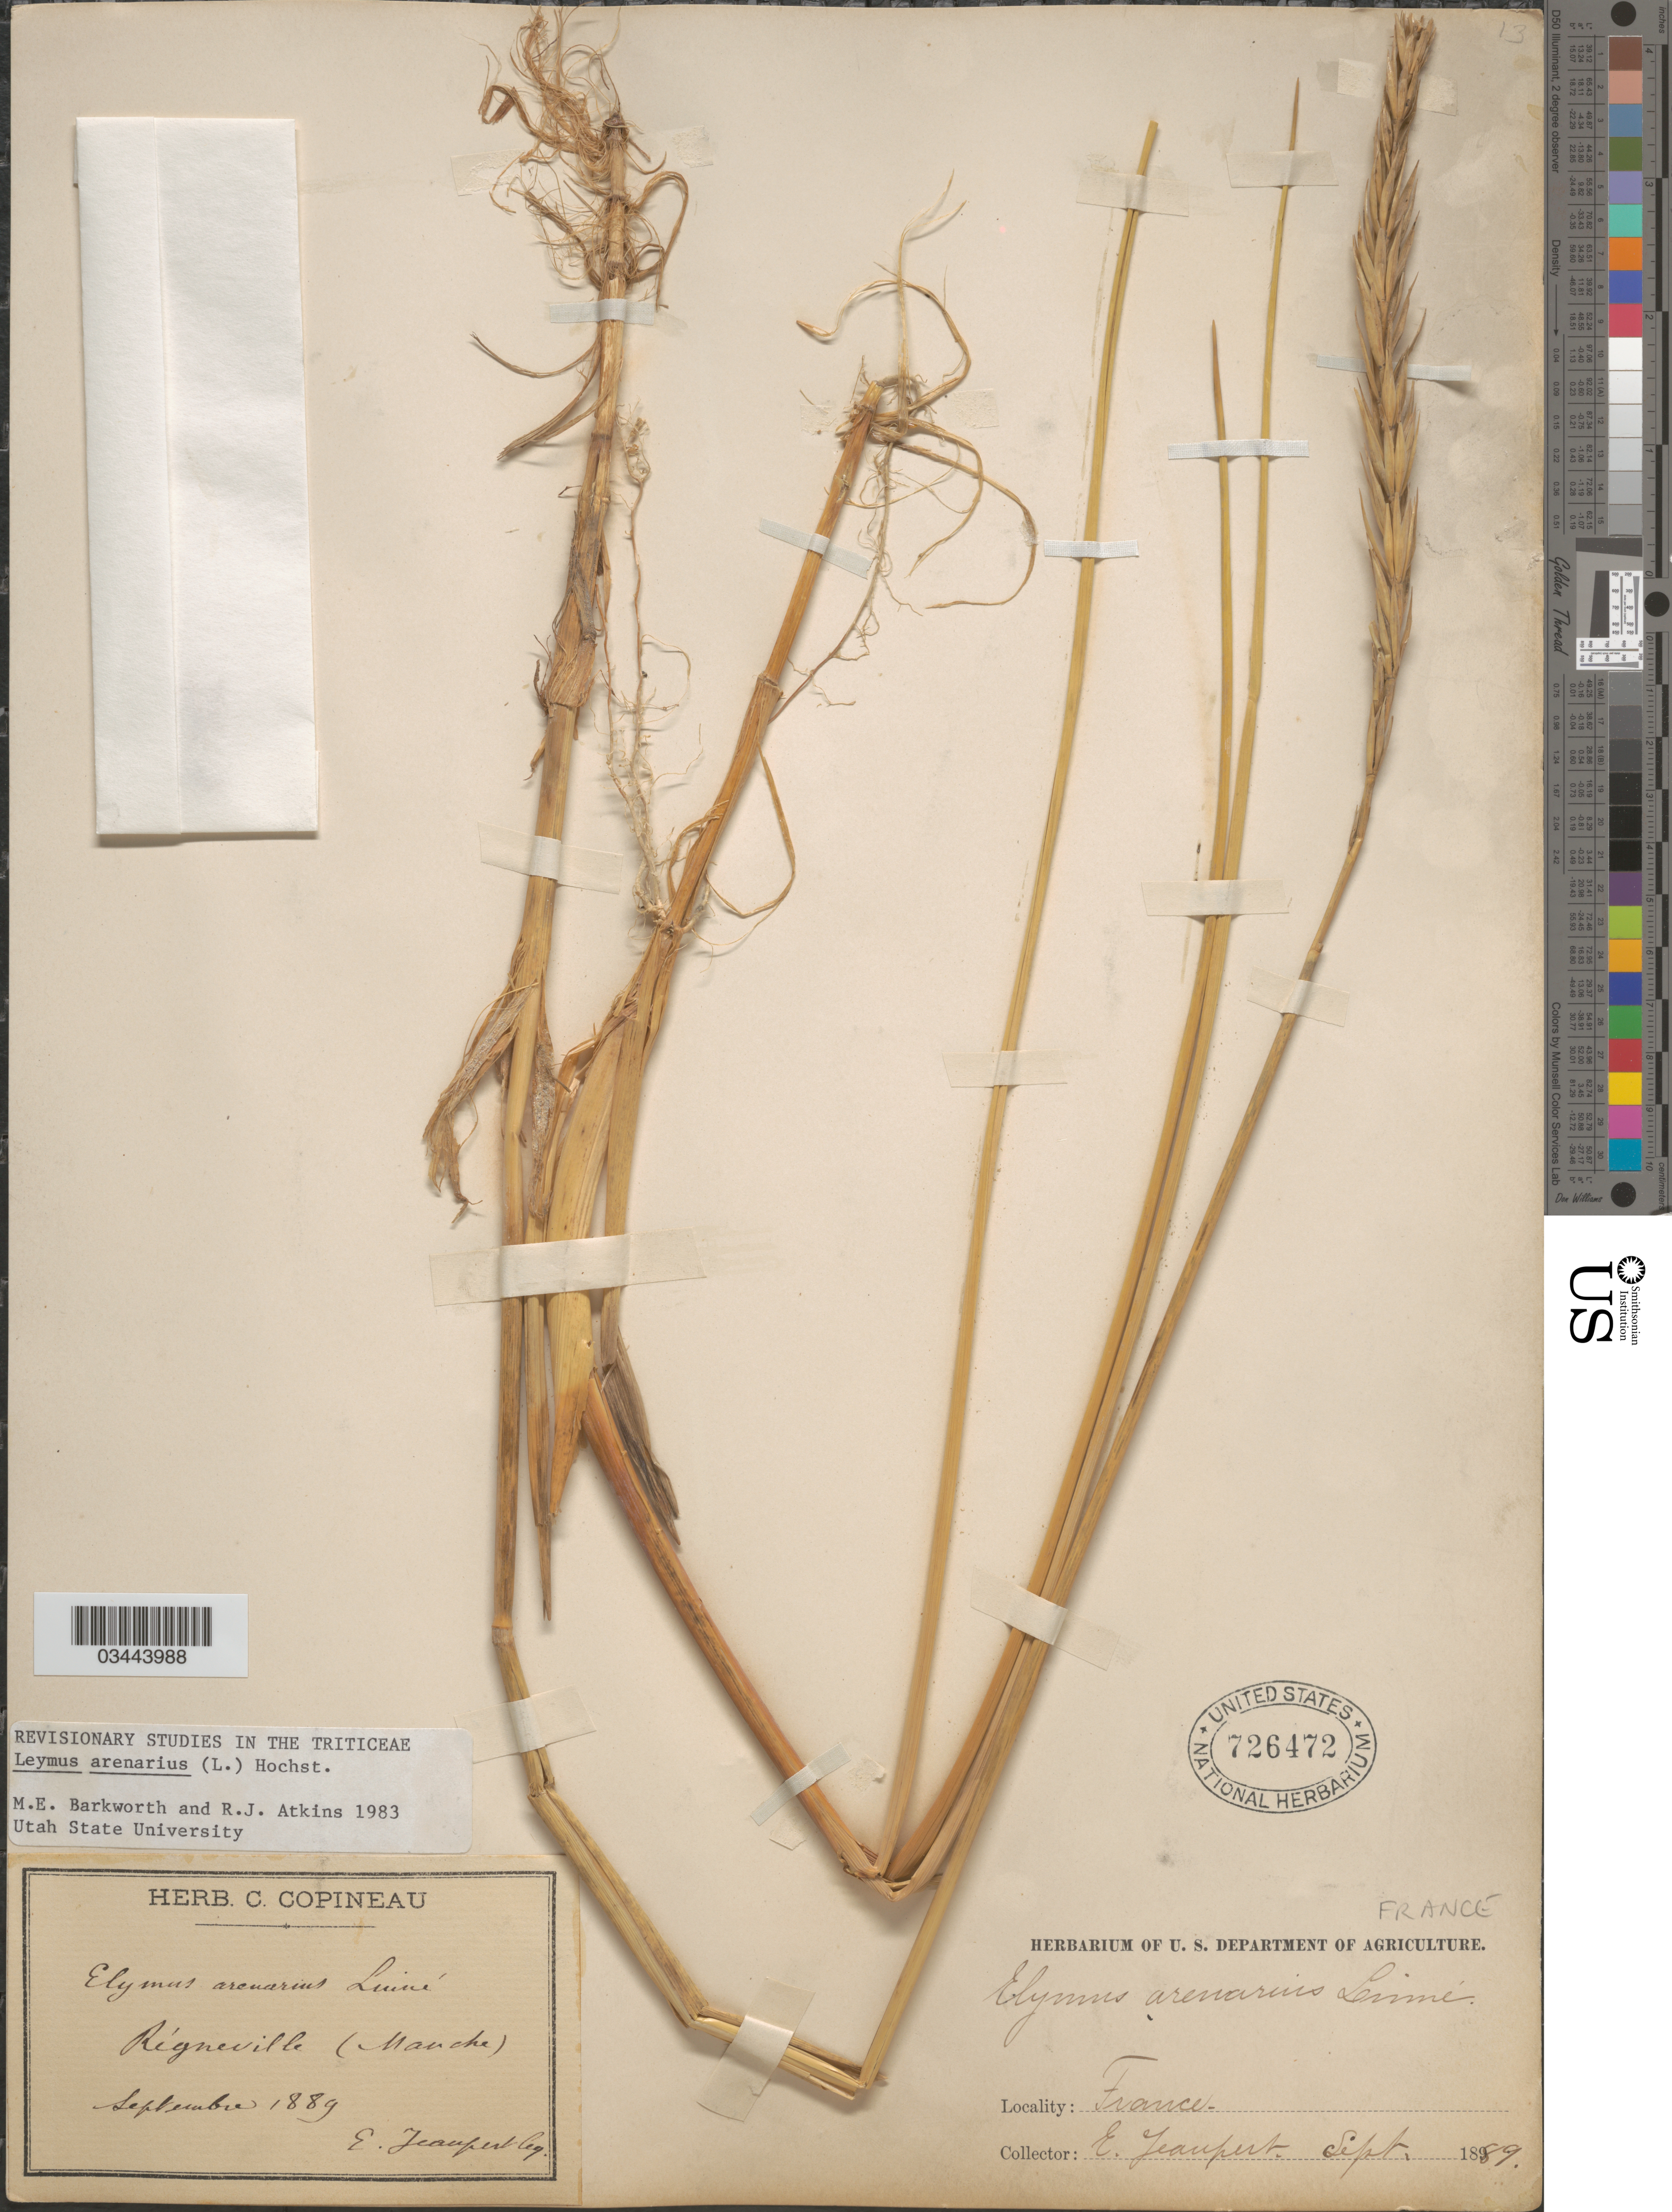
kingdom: Plantae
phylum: Tracheophyta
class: Liliopsida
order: Poales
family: Poaceae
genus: Leymus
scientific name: Leymus arenarius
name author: (L.) Hochst.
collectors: Jeanpert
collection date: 1889-09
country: France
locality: Régneville (Manche).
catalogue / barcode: US 726472